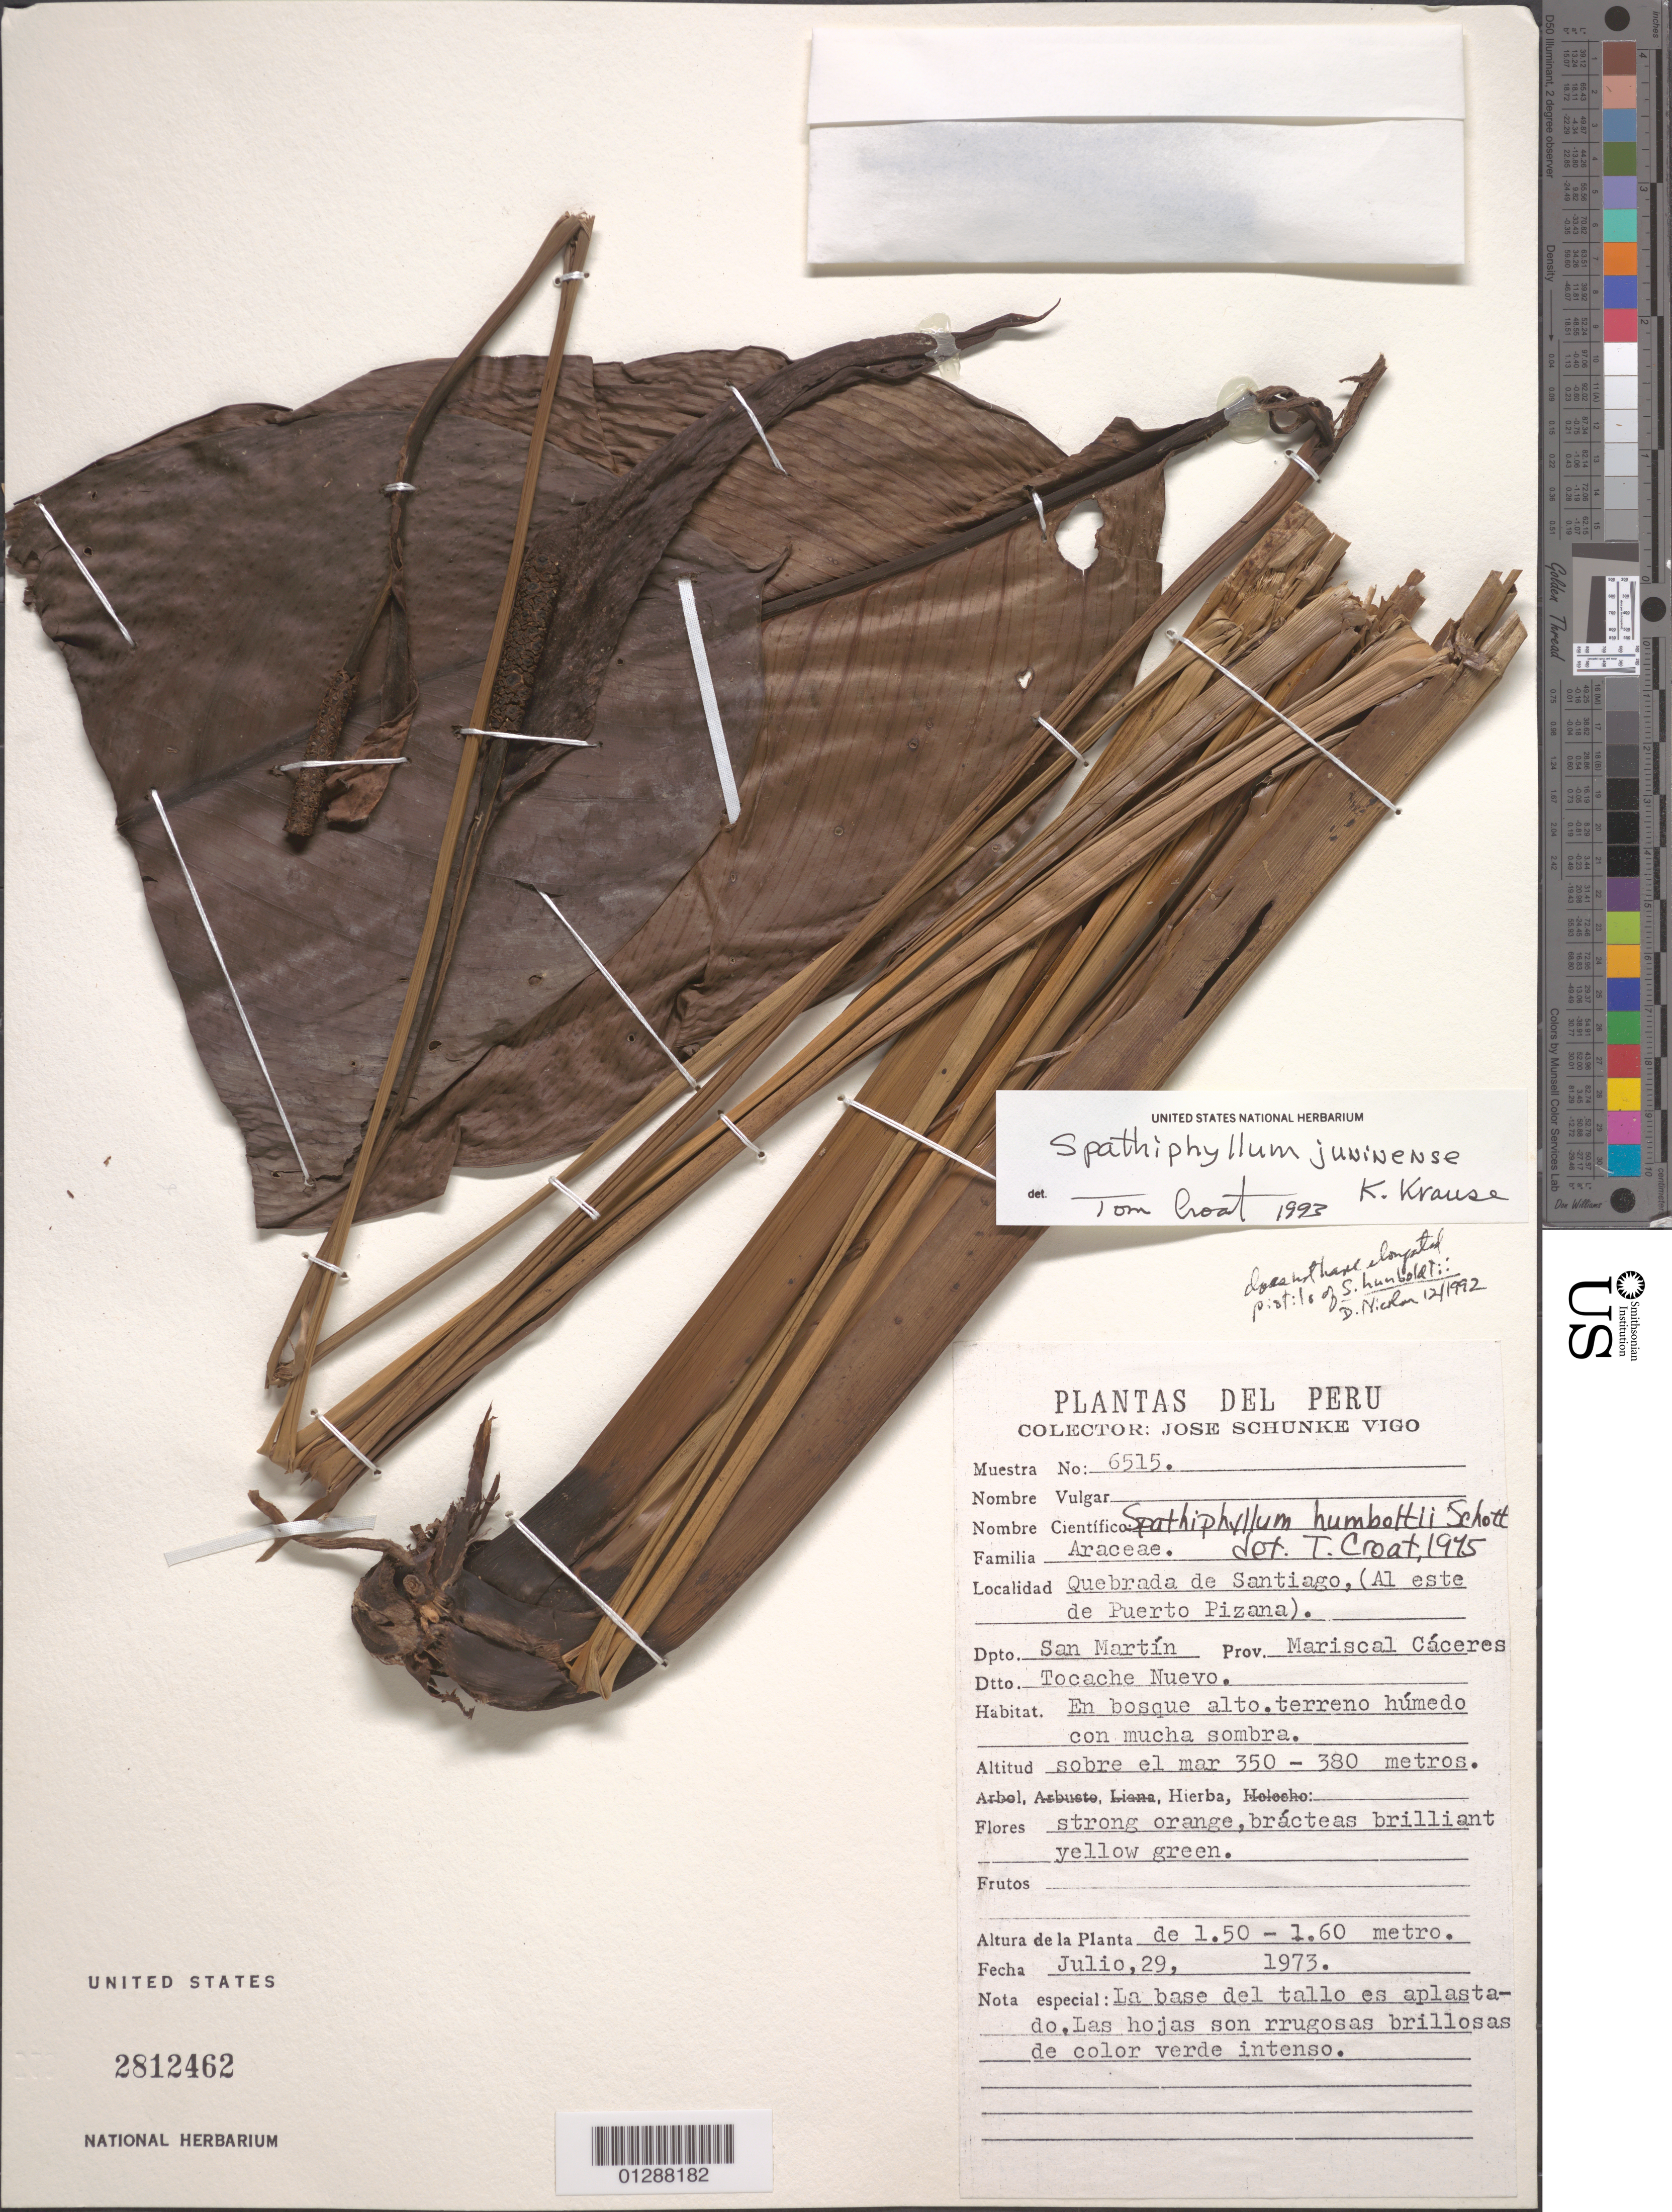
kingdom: Plantae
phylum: Tracheophyta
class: Liliopsida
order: Alismatales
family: Araceae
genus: Spathiphyllum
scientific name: Spathiphyllum juninense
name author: K. Krause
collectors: J. Schunke Vigo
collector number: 6515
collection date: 1973-07-29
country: Peru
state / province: San Martín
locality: Quebrada de Santiago, (Al este de Puerto Pizana). Dpto. San Martín. Prov. Mariscal Cáceres. Dtto. Tocache Nuevo.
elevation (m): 350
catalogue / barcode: US 2812462